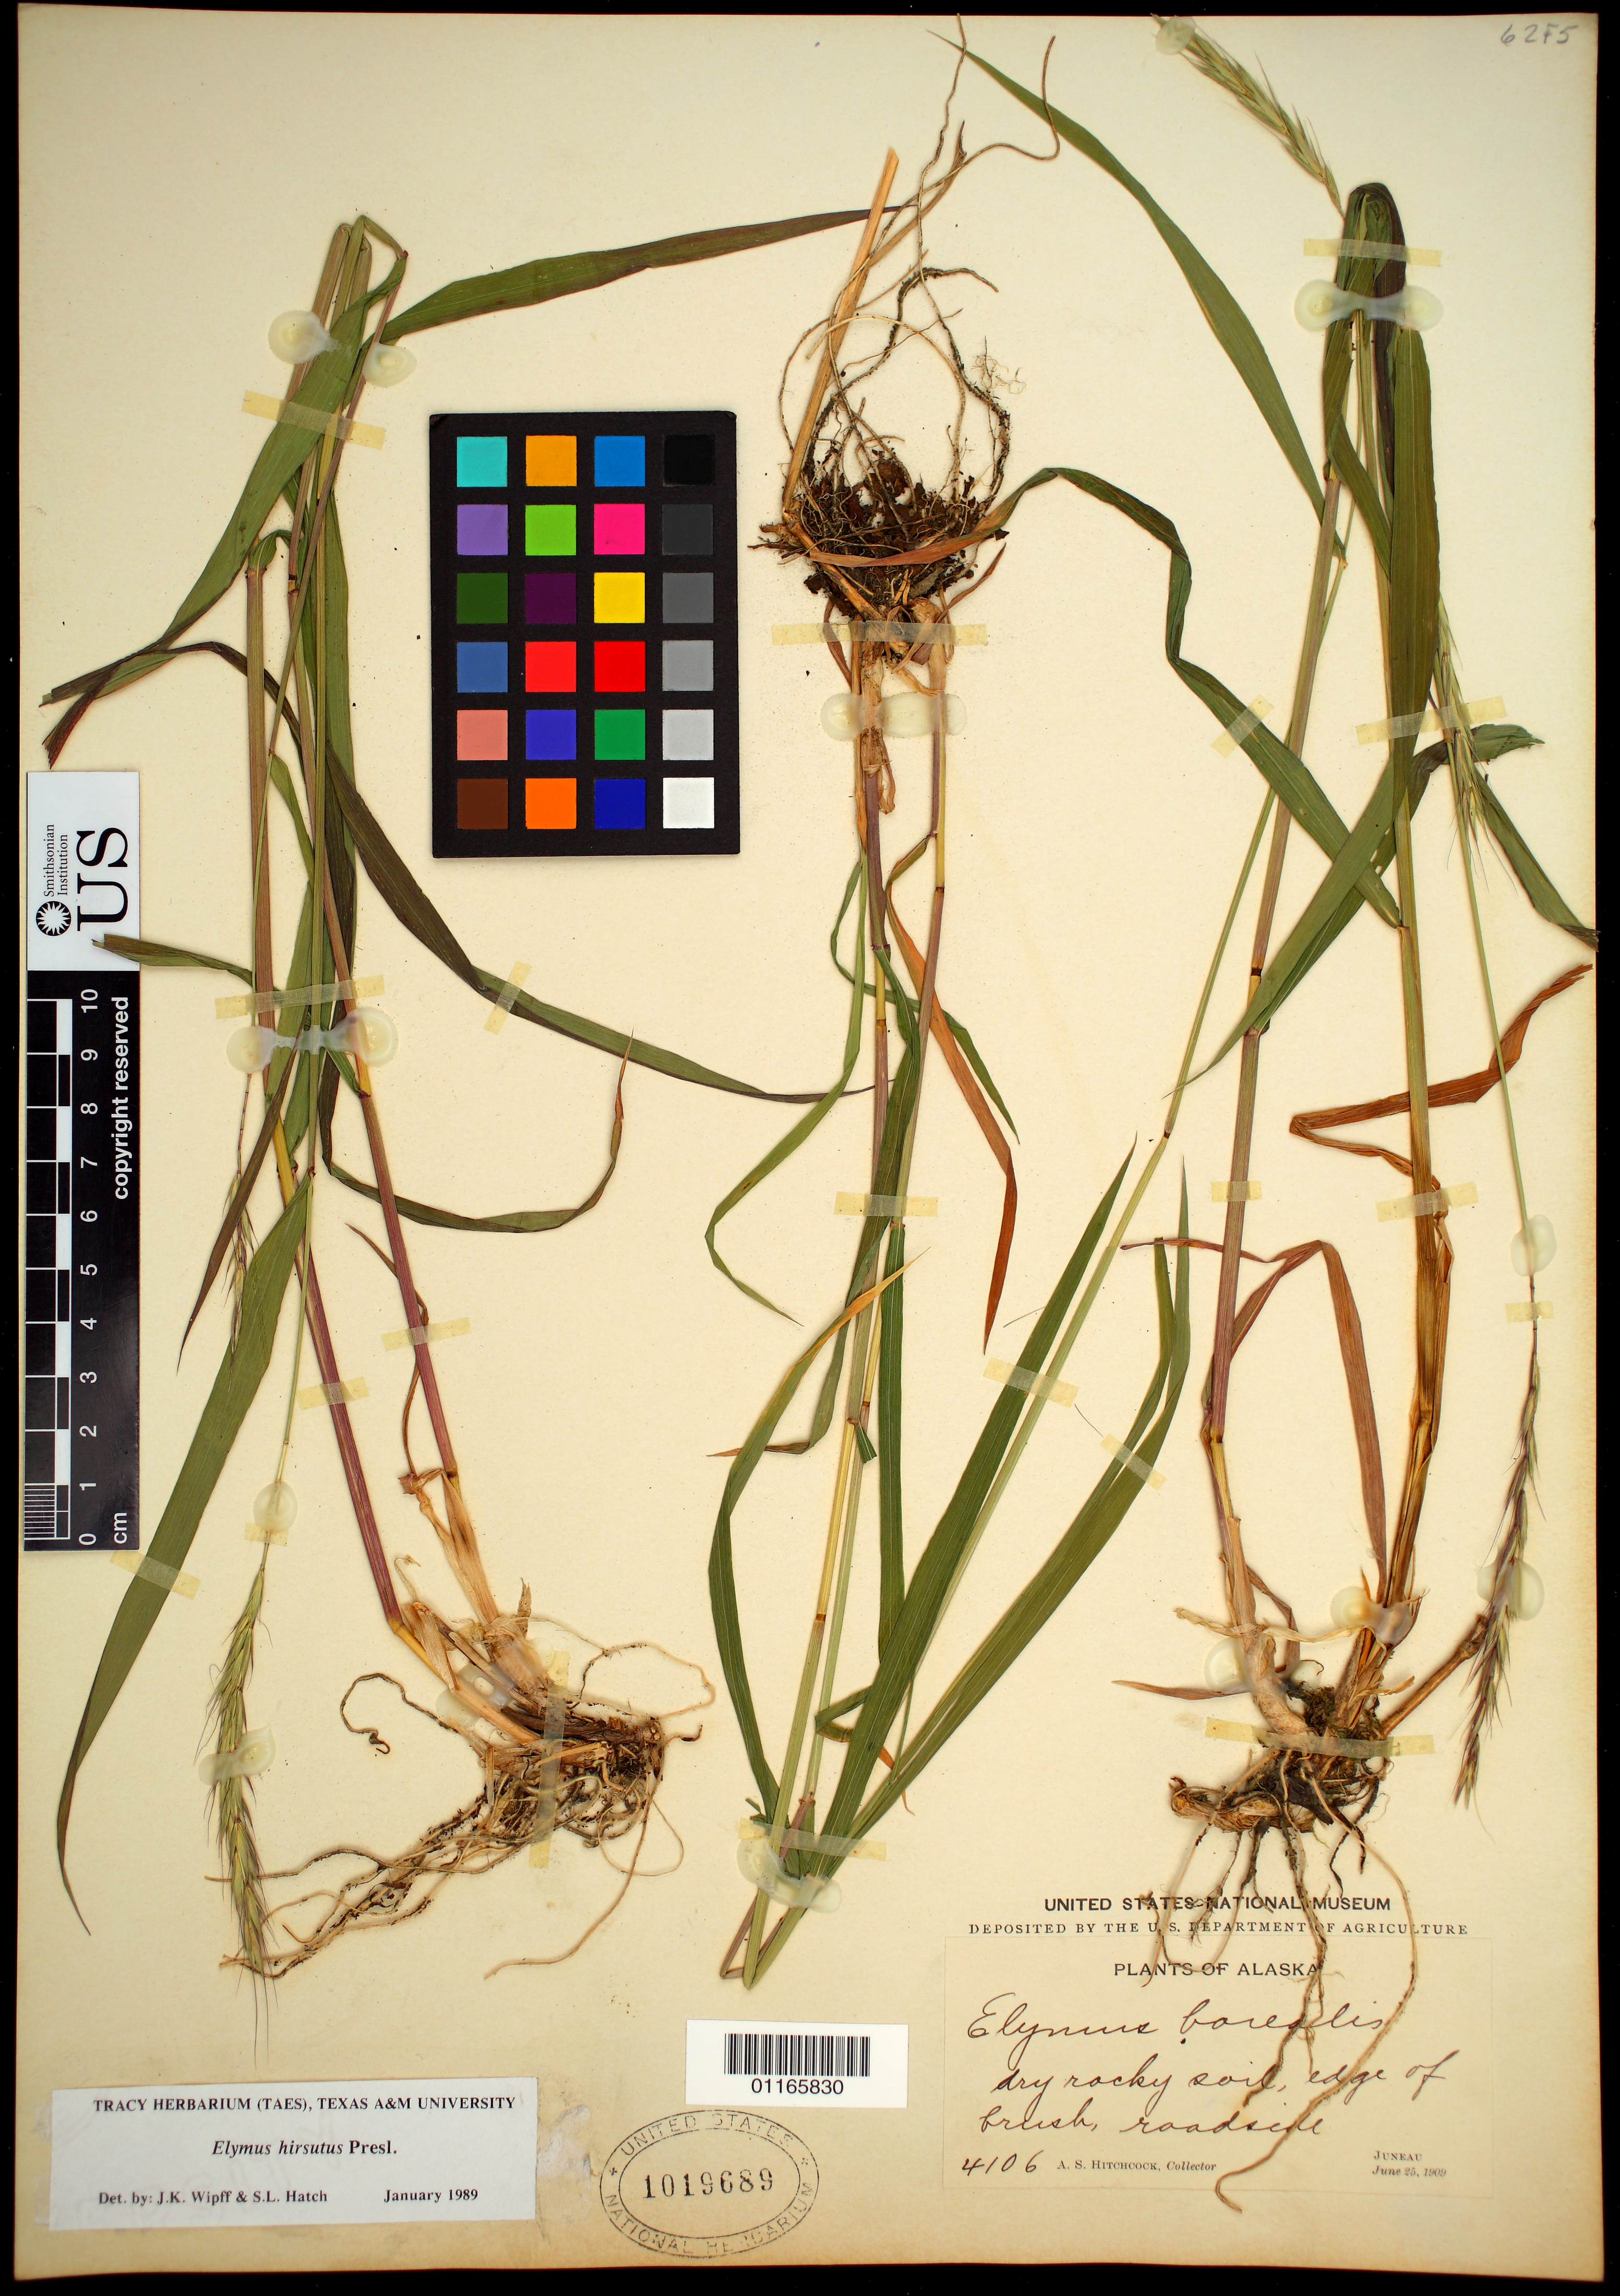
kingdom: Plantae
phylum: Tracheophyta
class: Liliopsida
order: Poales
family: Poaceae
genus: Elymus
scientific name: Elymus hirsutus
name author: J. Presl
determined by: Wipff, J. K.; Hatch, S. L.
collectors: A. S. Hitchcock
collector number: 4106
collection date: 1909-06-25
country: United States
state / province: Alaska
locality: Juneau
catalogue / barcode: US 1019689